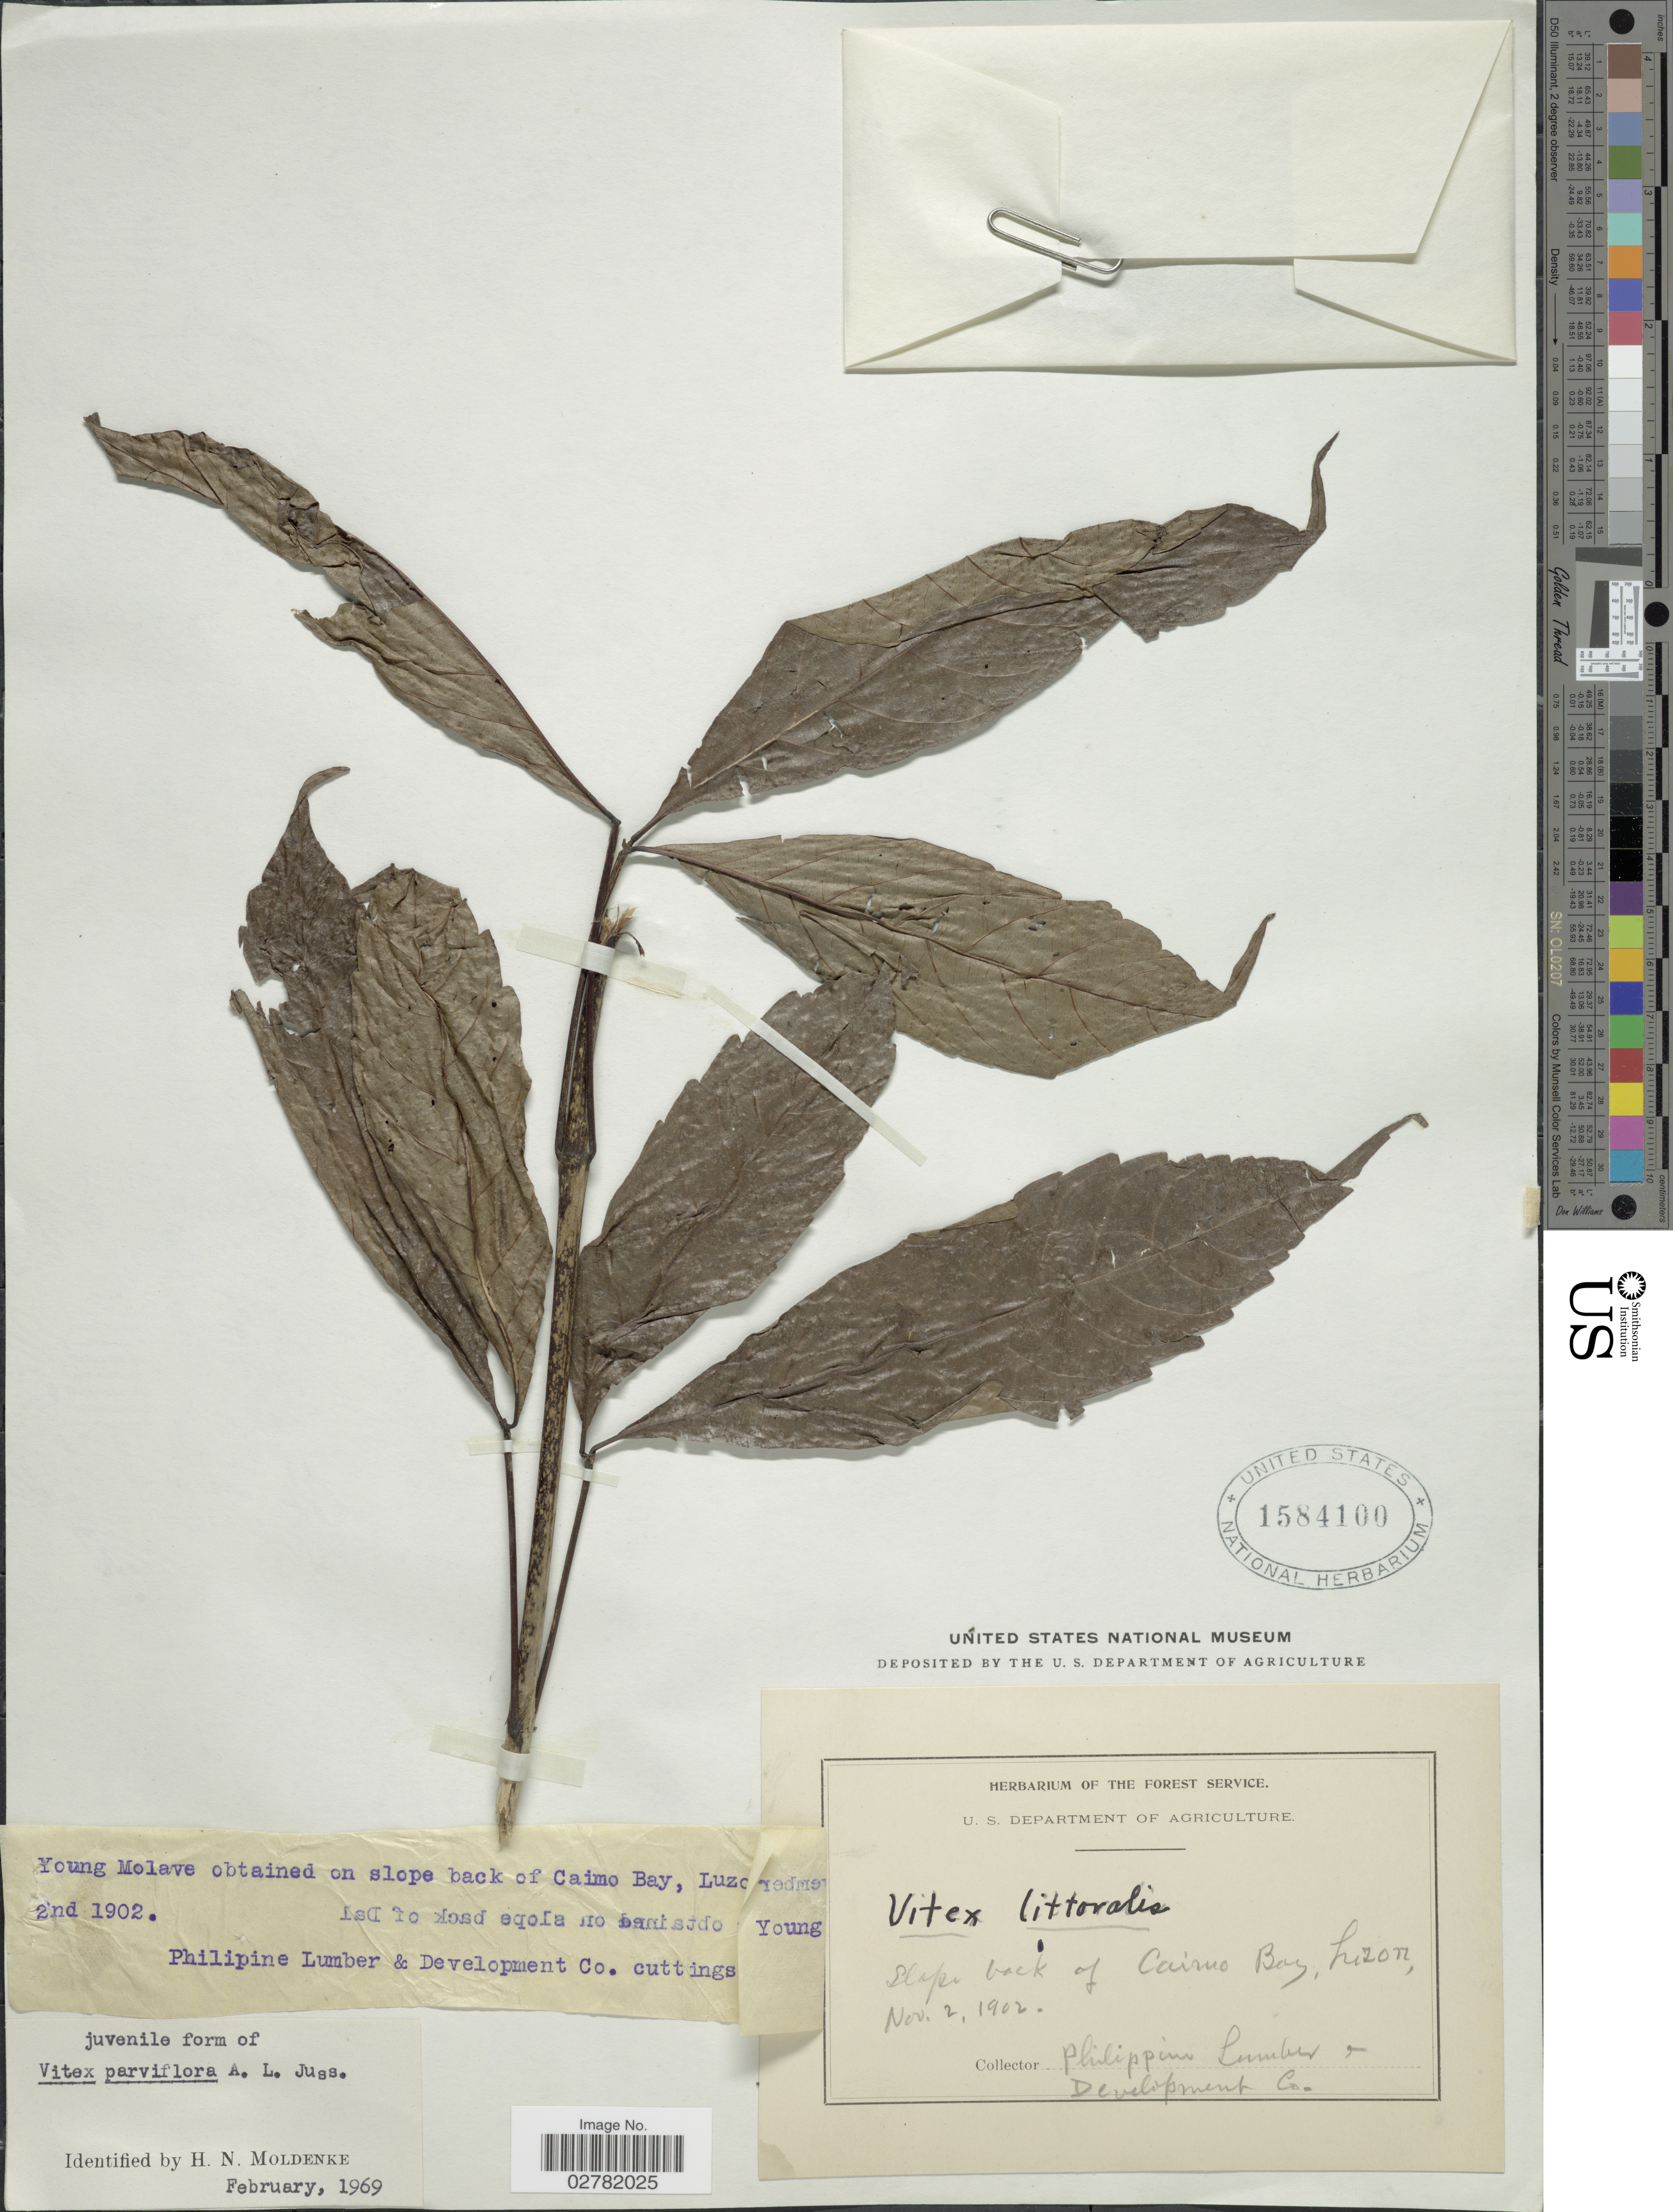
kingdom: Plantae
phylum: Tracheophyta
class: Magnoliopsida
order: Lamiales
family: Lamiaceae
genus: Vitex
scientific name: Vitex parviflora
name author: A. Juss.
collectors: Philippine Lumber & Development Co.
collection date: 1902-11-02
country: Philippines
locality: Slope back of Caimo Bay, Luzon.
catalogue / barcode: US 1584100